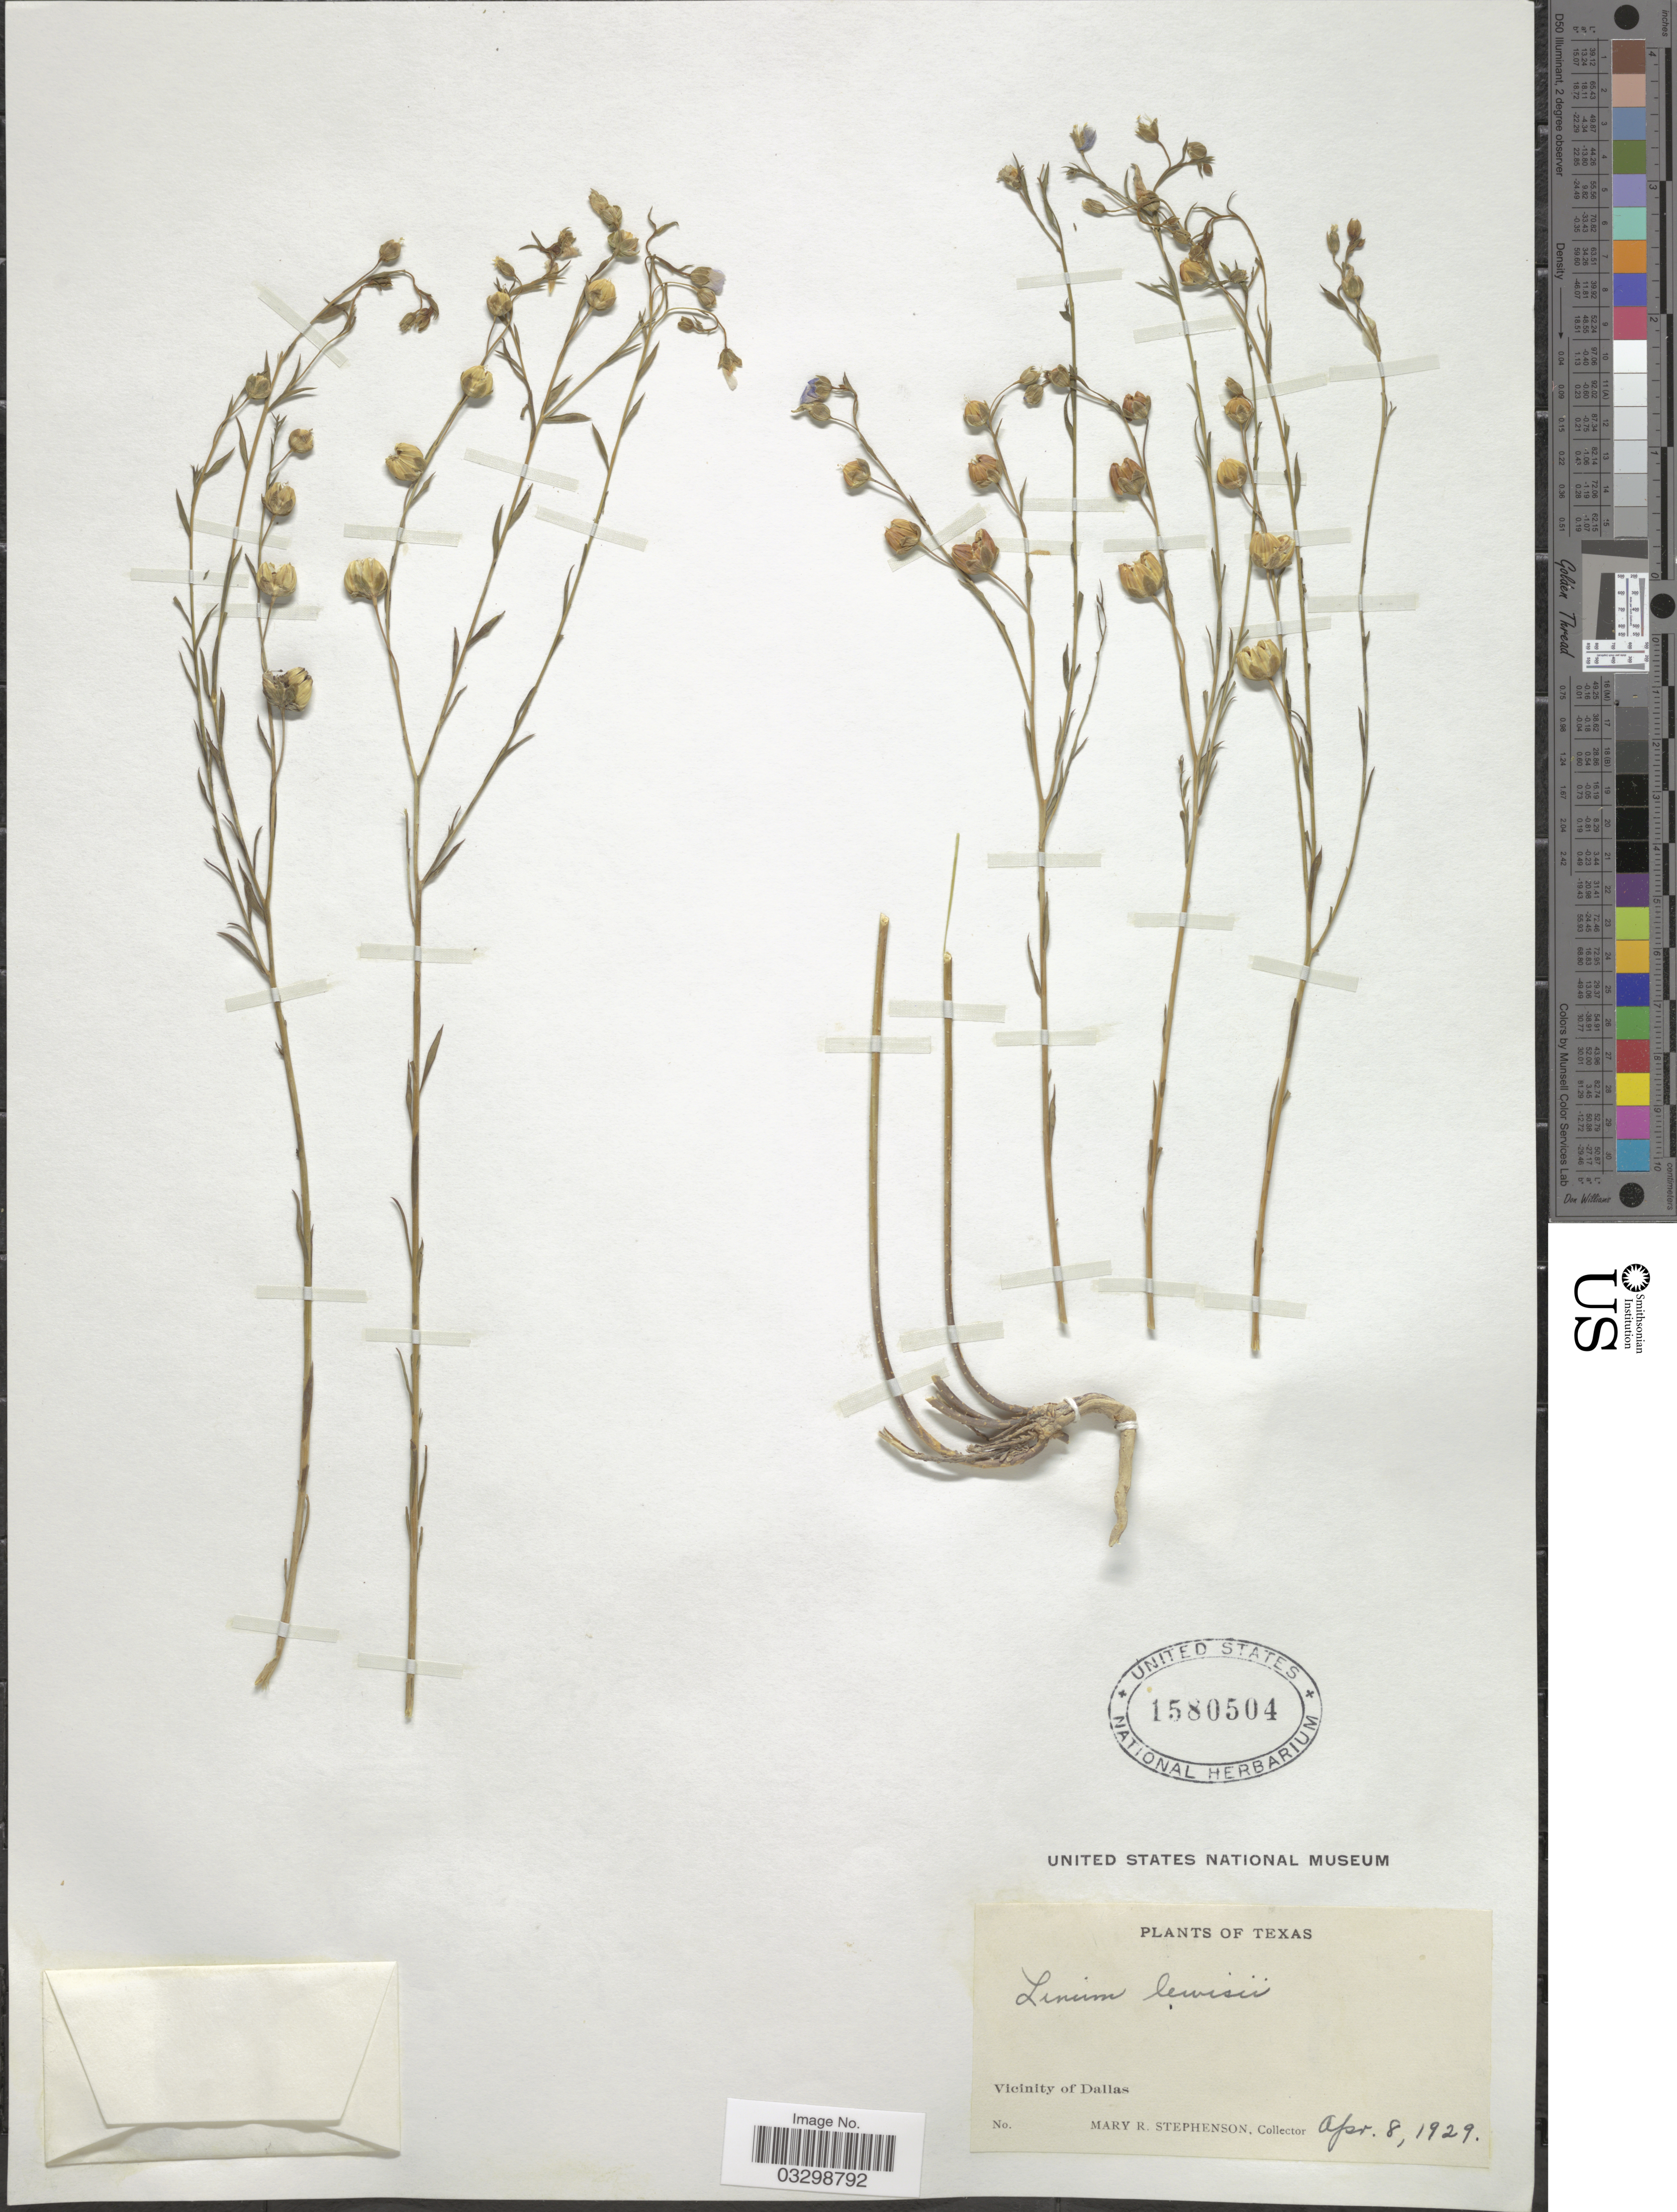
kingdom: Plantae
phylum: Tracheophyta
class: Magnoliopsida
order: Malpighiales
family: Linaceae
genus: Linum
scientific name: Linum lewisii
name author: Pursh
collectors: M. Stephenson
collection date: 1929-04-08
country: United States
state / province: Texas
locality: Vicinity of Dallas.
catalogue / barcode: US 1580504